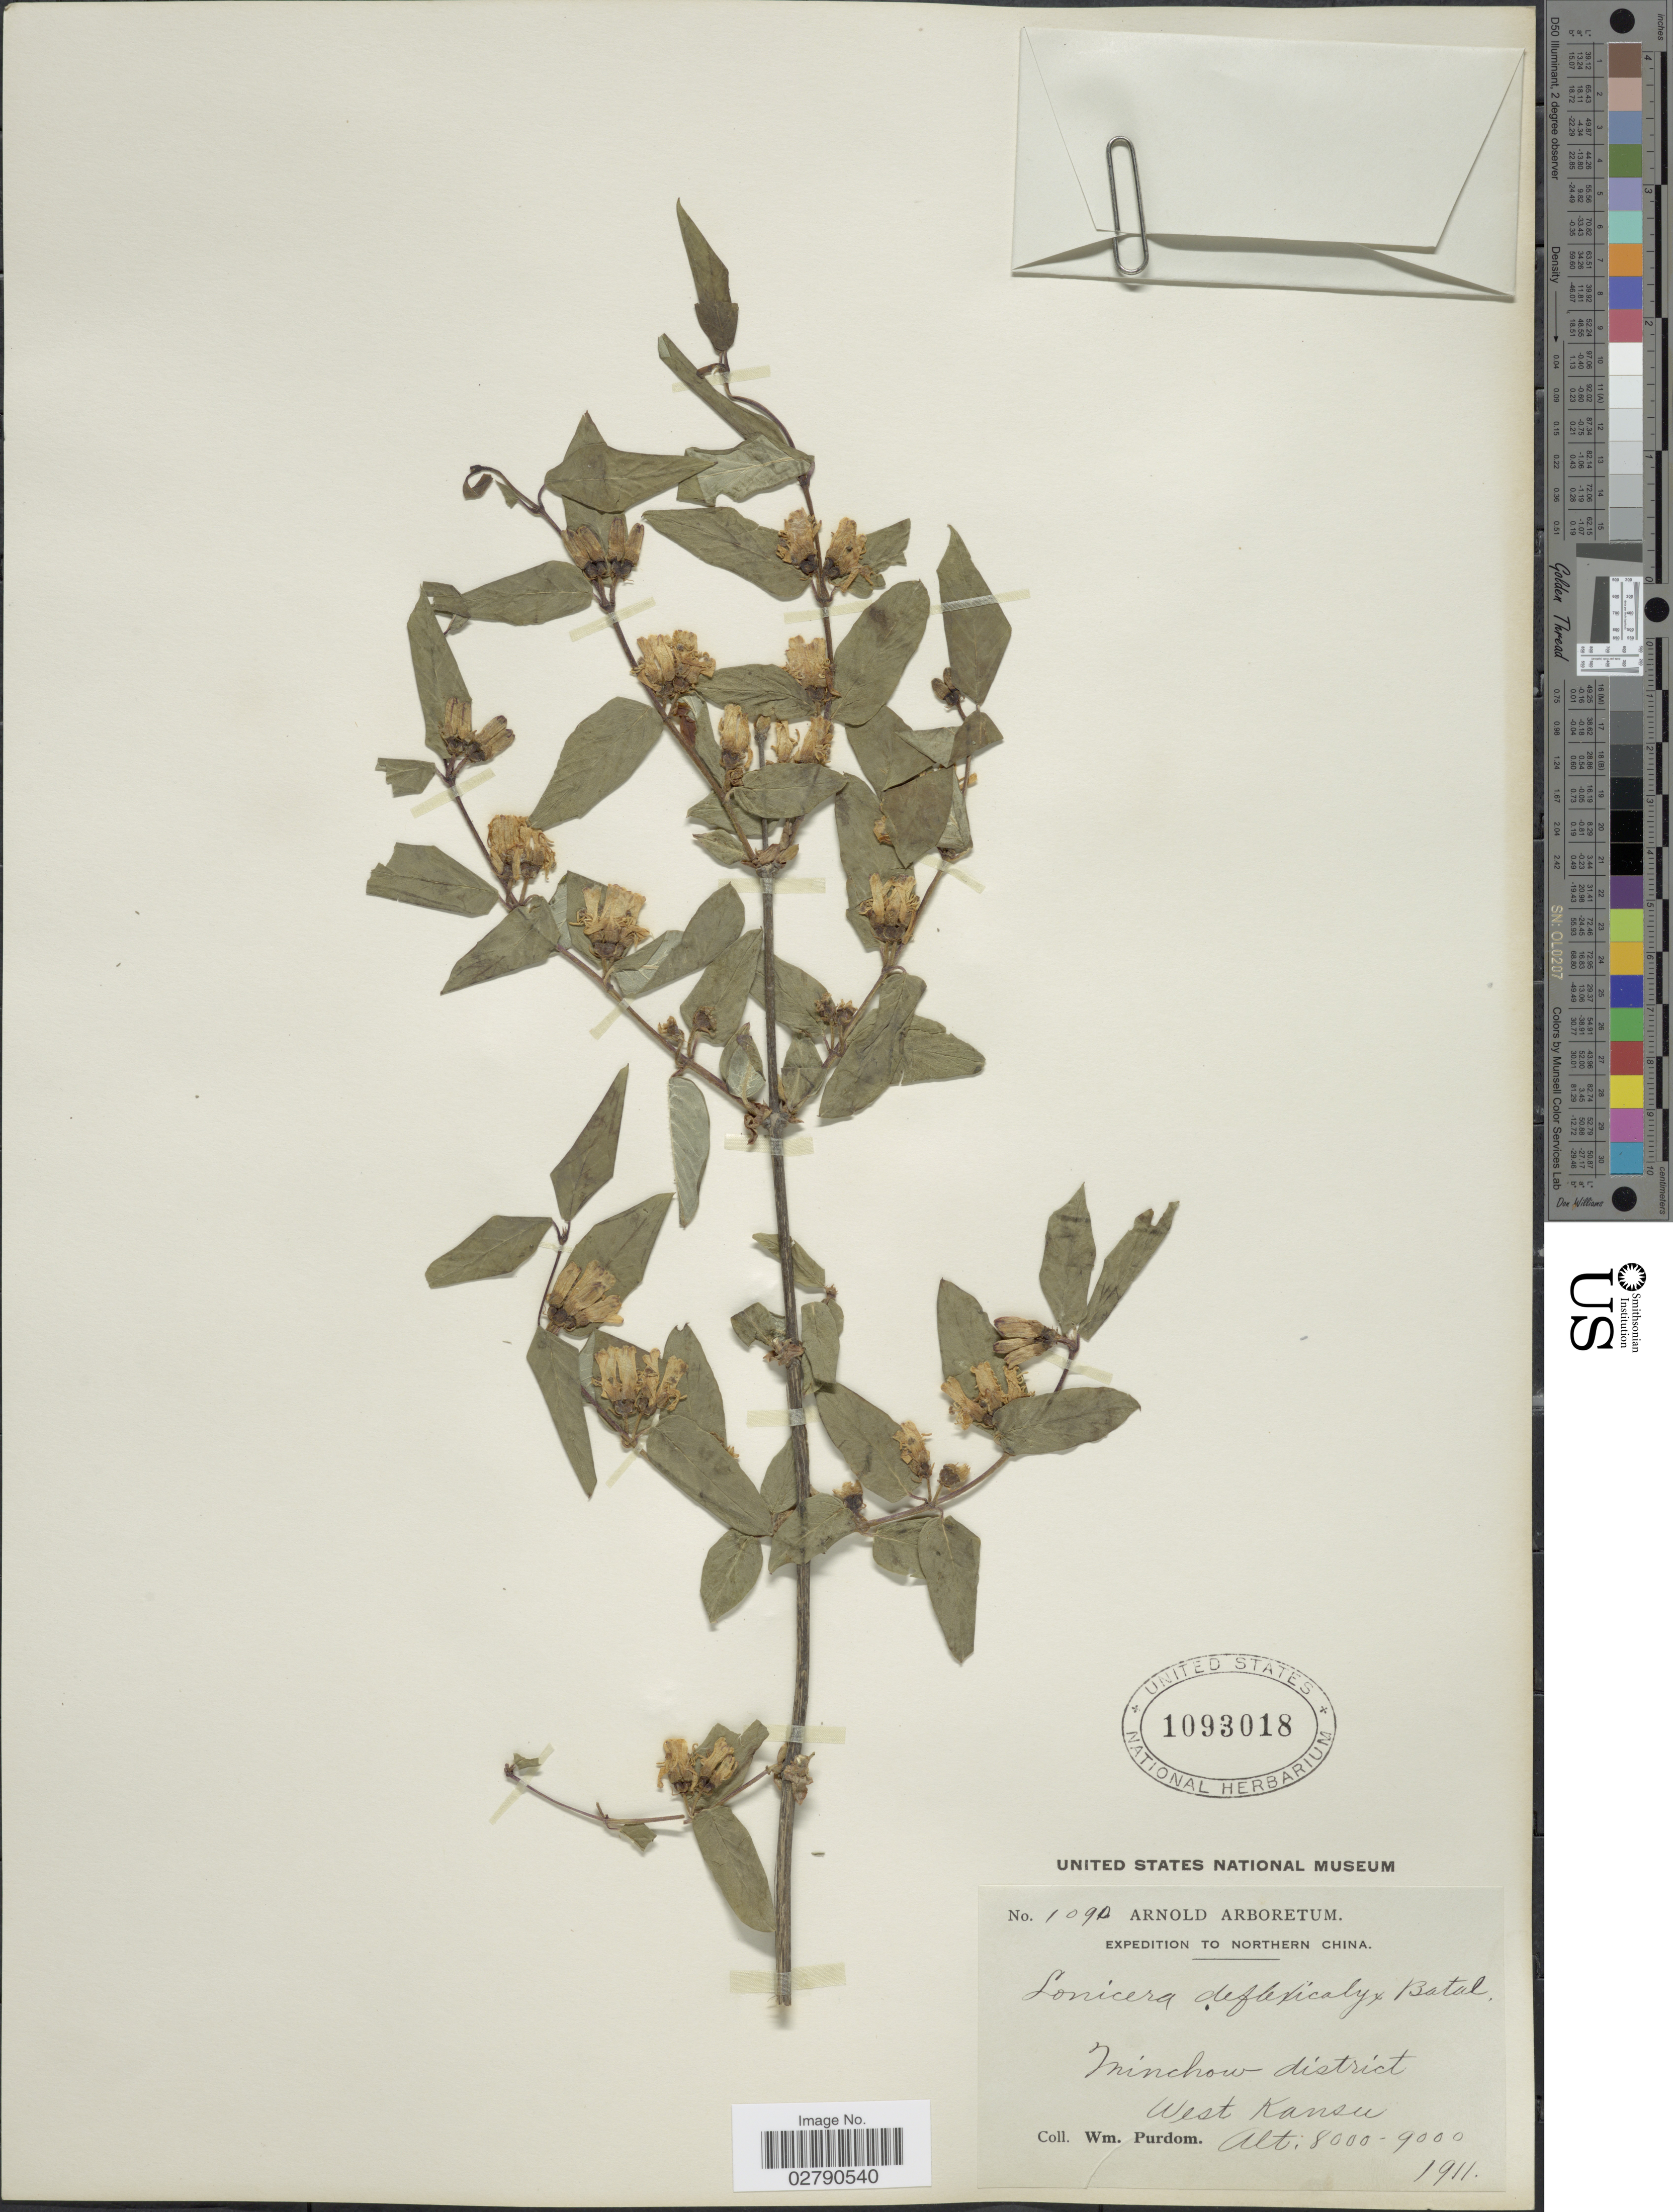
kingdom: Plantae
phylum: Tracheophyta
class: Magnoliopsida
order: Dipsacales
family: Caprifoliaceae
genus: Lonicera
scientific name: Lonicera deflexicalyx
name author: Batalin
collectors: W. Purdom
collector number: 1090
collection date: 1911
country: China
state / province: Gansu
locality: Northern China. Minchow district. West Kansu.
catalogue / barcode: US 1093018